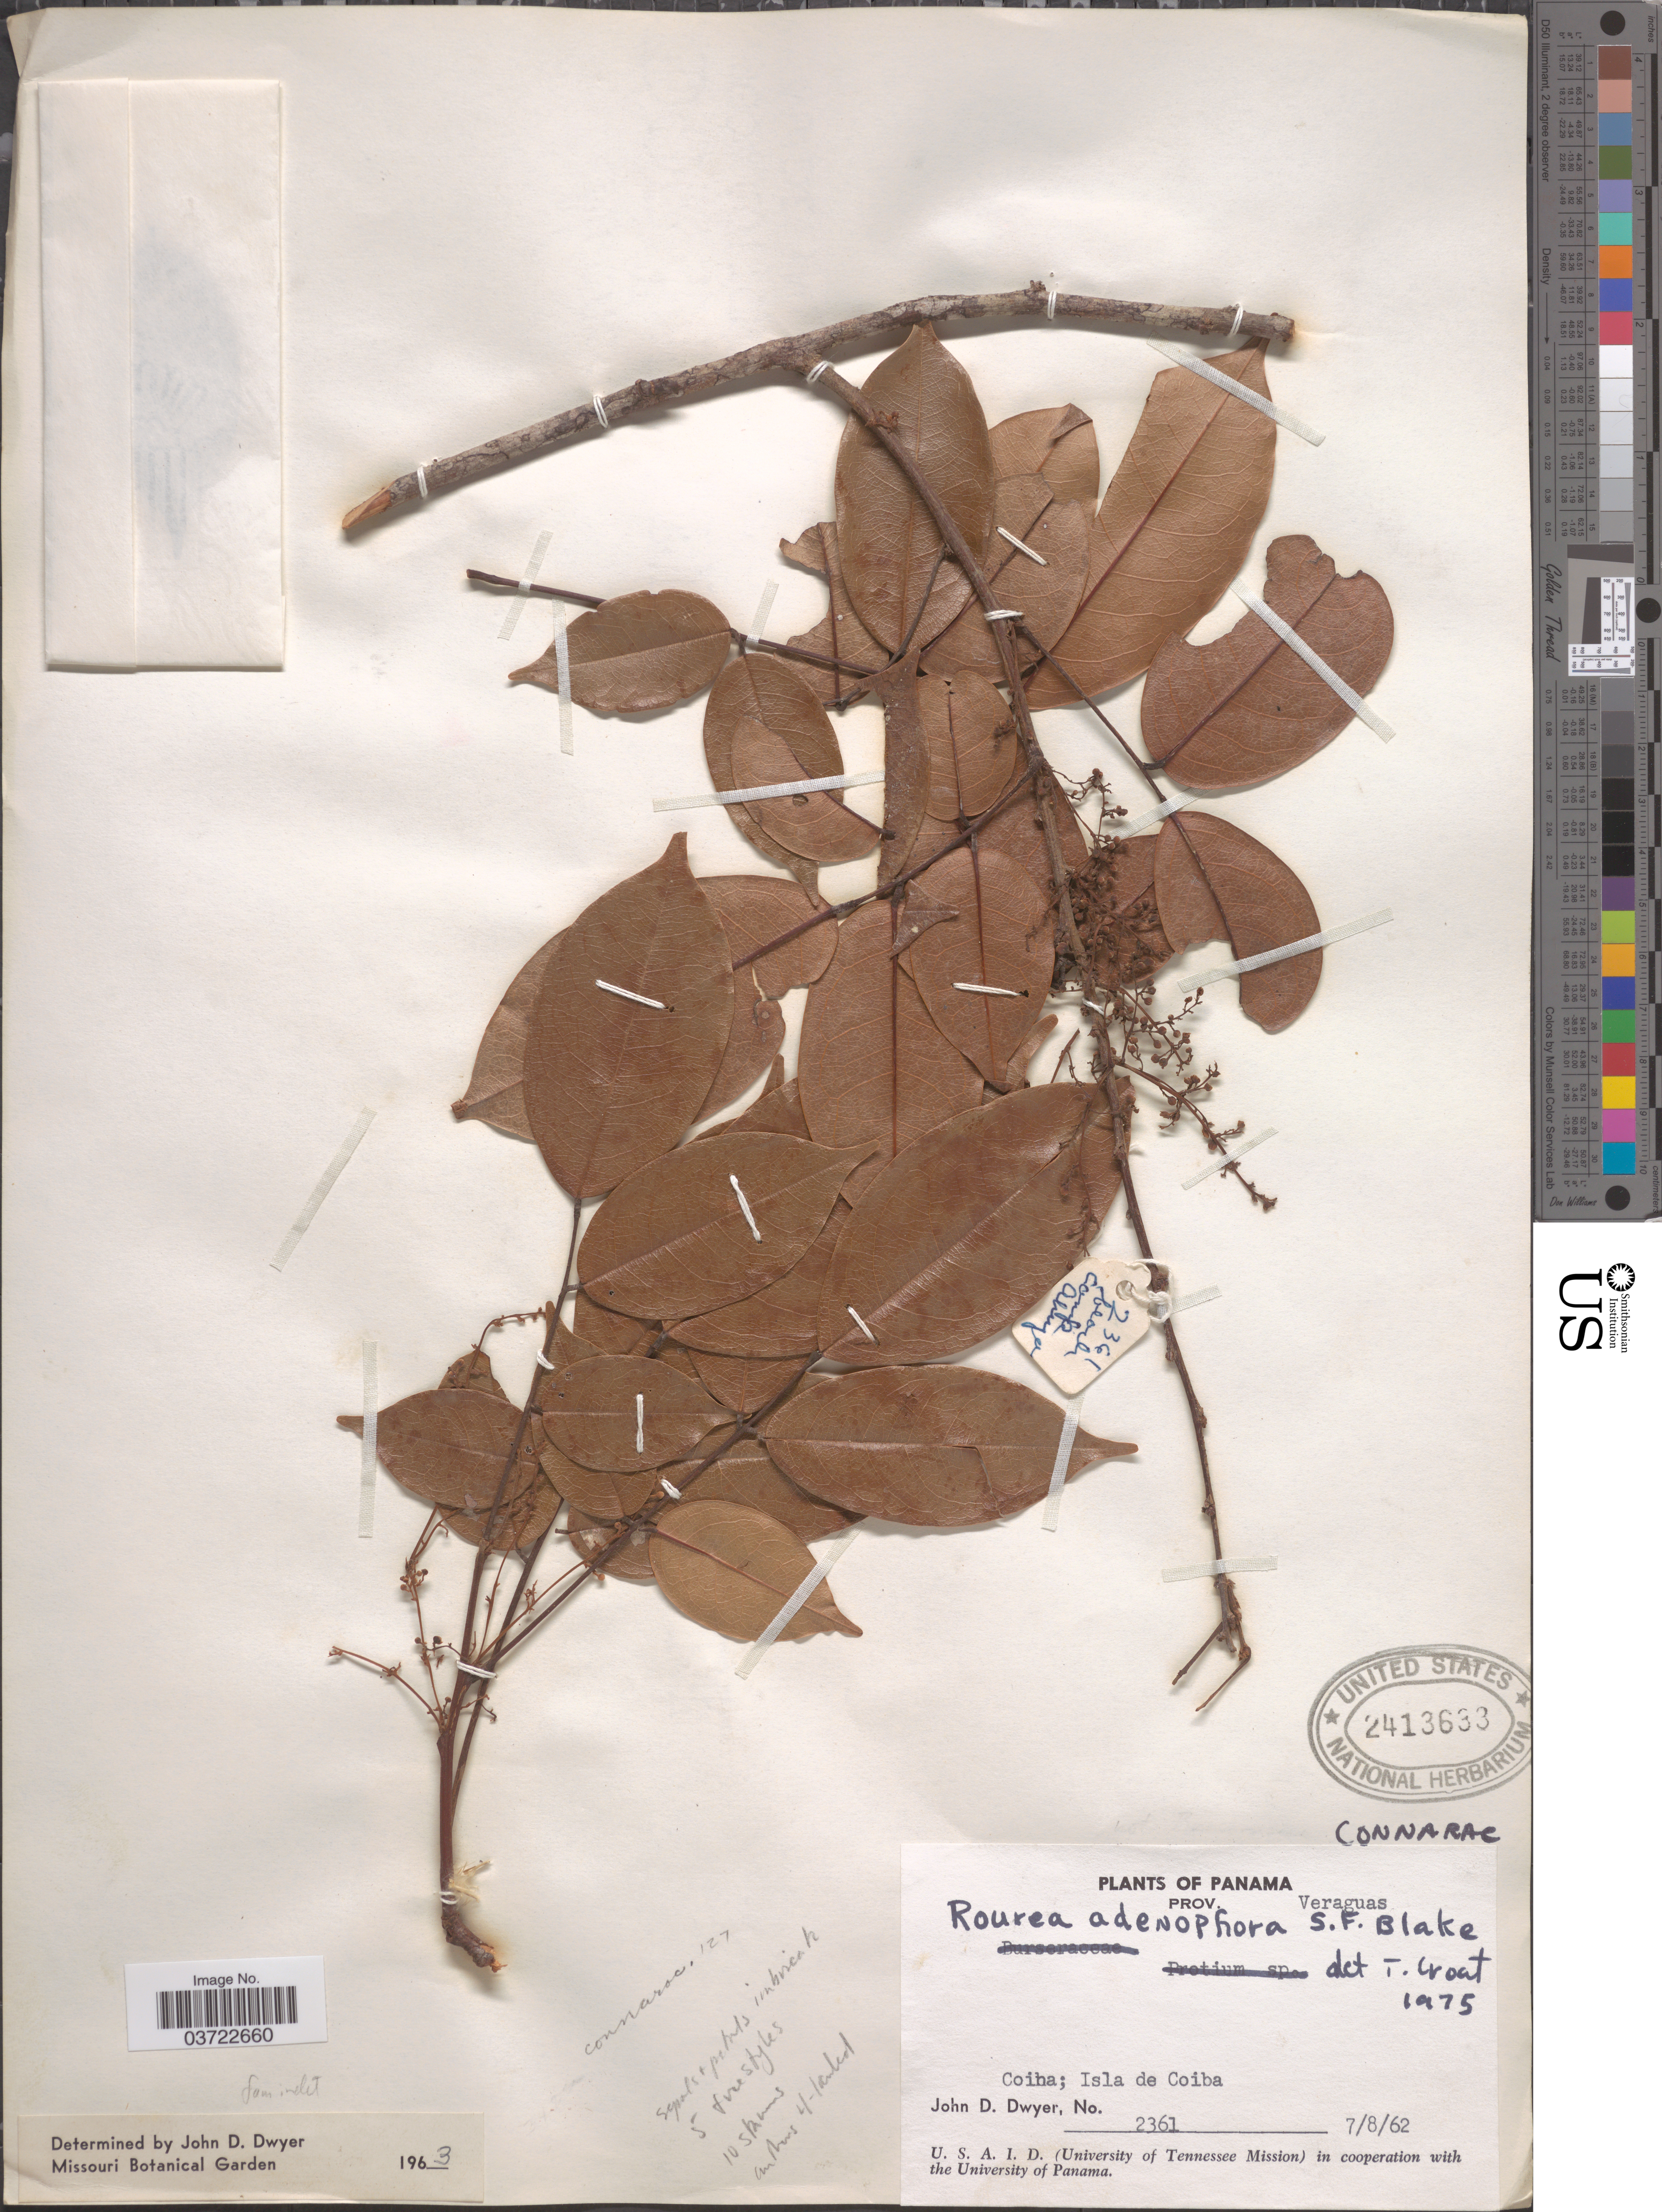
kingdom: Plantae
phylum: Tracheophyta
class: Magnoliopsida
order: Oxalidales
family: Connaraceae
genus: Rourea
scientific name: Rourea adenophora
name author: S.F. Blake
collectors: J. D. Dwyer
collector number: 2361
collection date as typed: Transcribed d/m/y: 7/8/62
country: Panama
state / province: Veraguas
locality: Coiba; Isla de Coiba.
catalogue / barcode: US 2413633